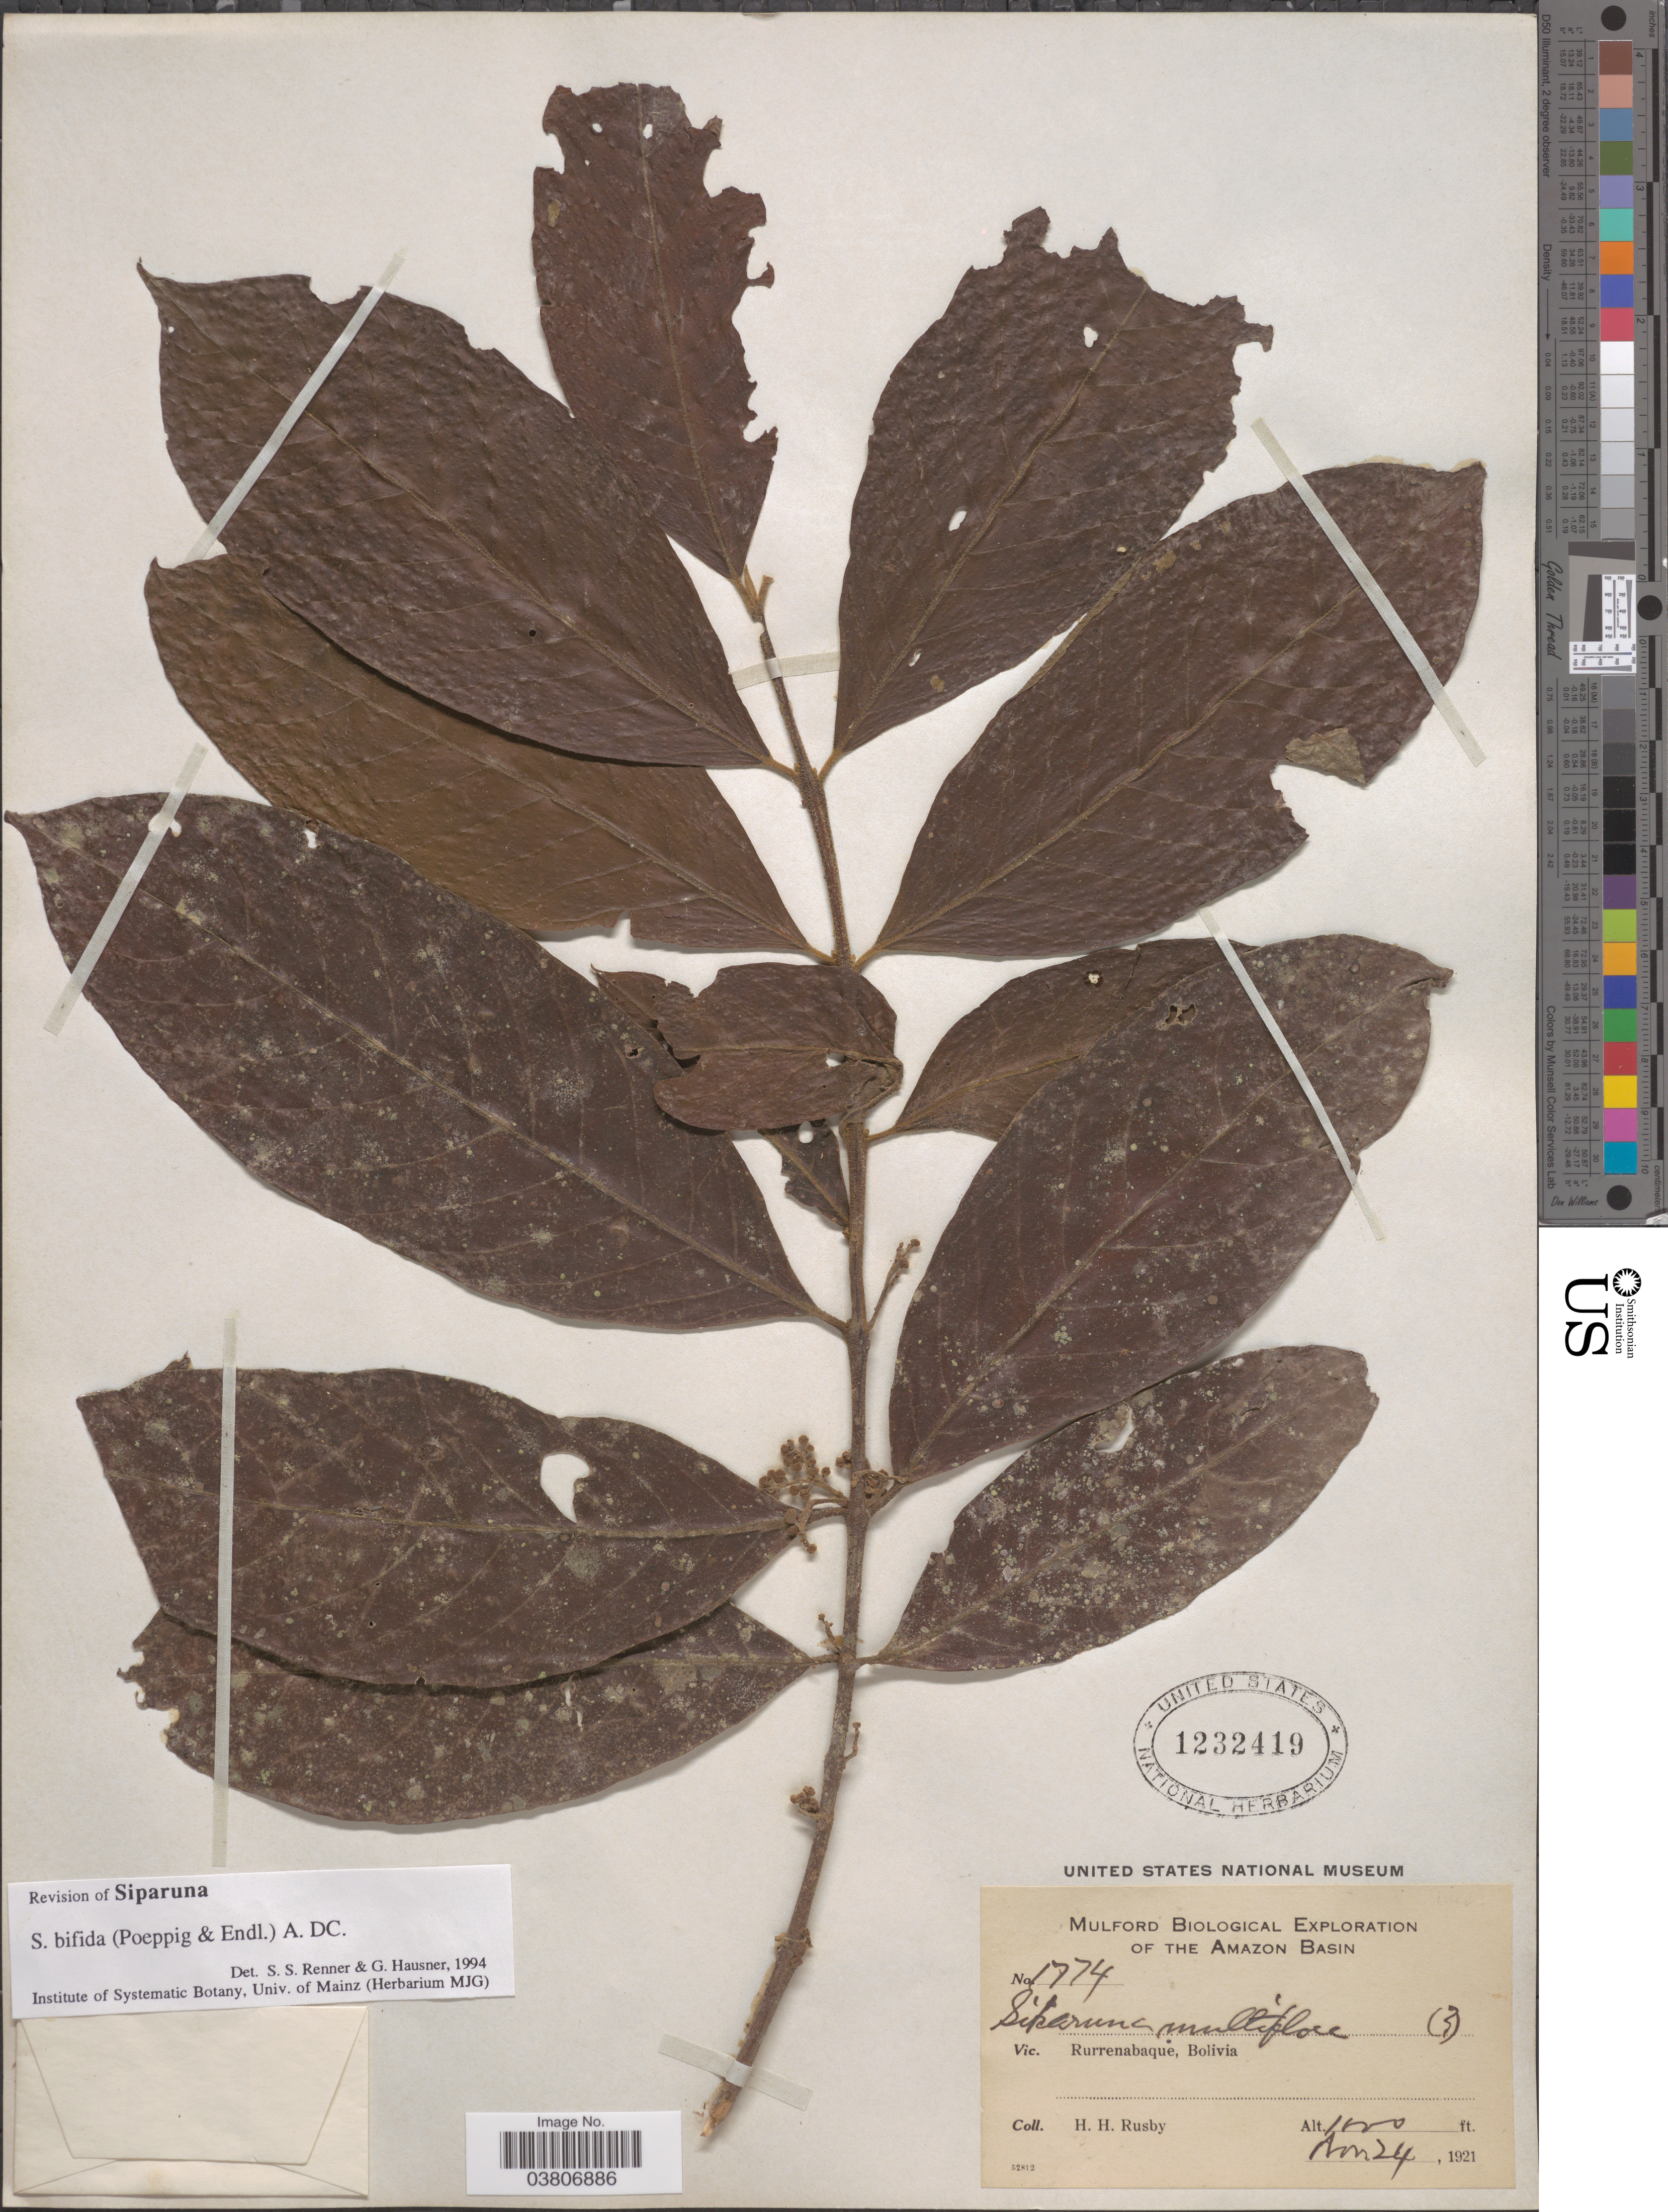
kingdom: Plantae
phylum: Tracheophyta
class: Magnoliopsida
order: Laurales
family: Siparunaceae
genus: Siparuna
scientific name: Siparuna bifida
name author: (Poepp. & Endl.) A. DC.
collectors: H. H. Rusby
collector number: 1774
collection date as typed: Nov. 24, 1921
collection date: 1921-11-24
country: Bolivia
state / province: Beni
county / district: José Ballivián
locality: Rurrenabaque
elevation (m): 305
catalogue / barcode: US 1232419